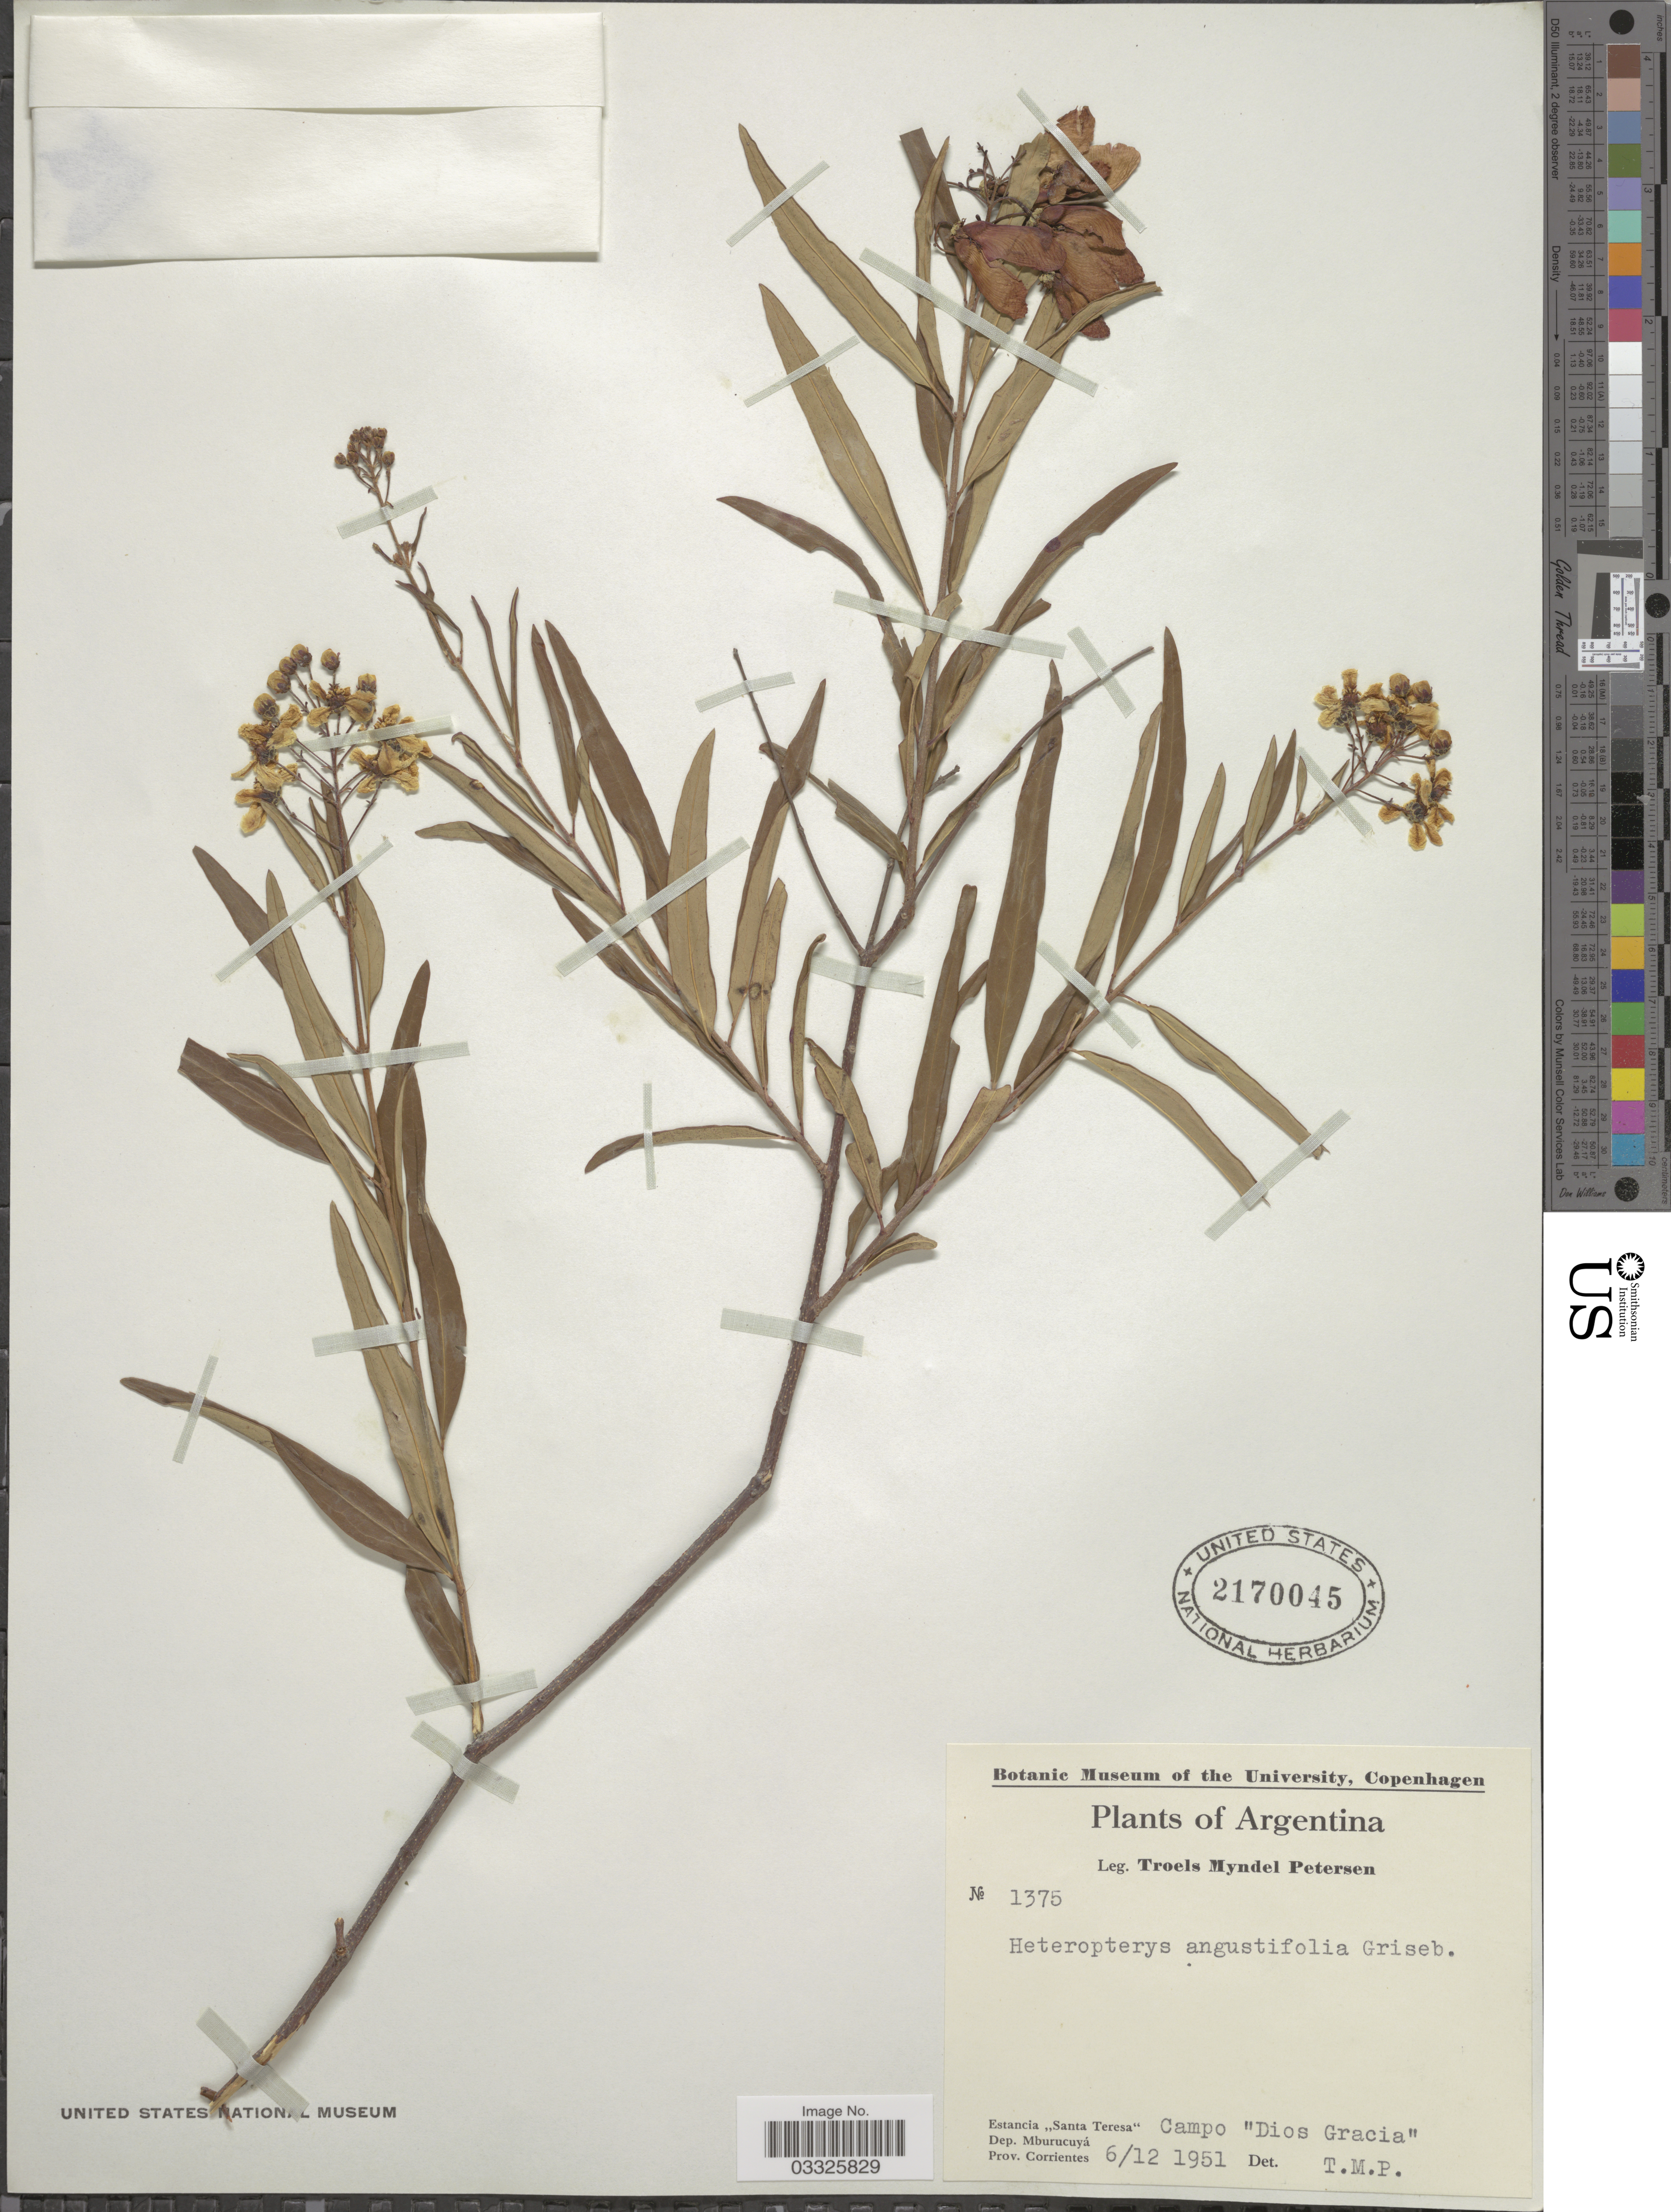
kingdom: Plantae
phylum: Tracheophyta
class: Magnoliopsida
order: Malpighiales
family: Malpighiaceae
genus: Heteropterys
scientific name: Heteropterys angustifolia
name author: Griseb.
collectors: T. Pederson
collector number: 1375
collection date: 1951-12-06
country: Argentina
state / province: Corrientes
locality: Estancia "Santa Teresa". Campo "Dios Gracia". Dep. Mburucuyá.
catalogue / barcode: US 2170045